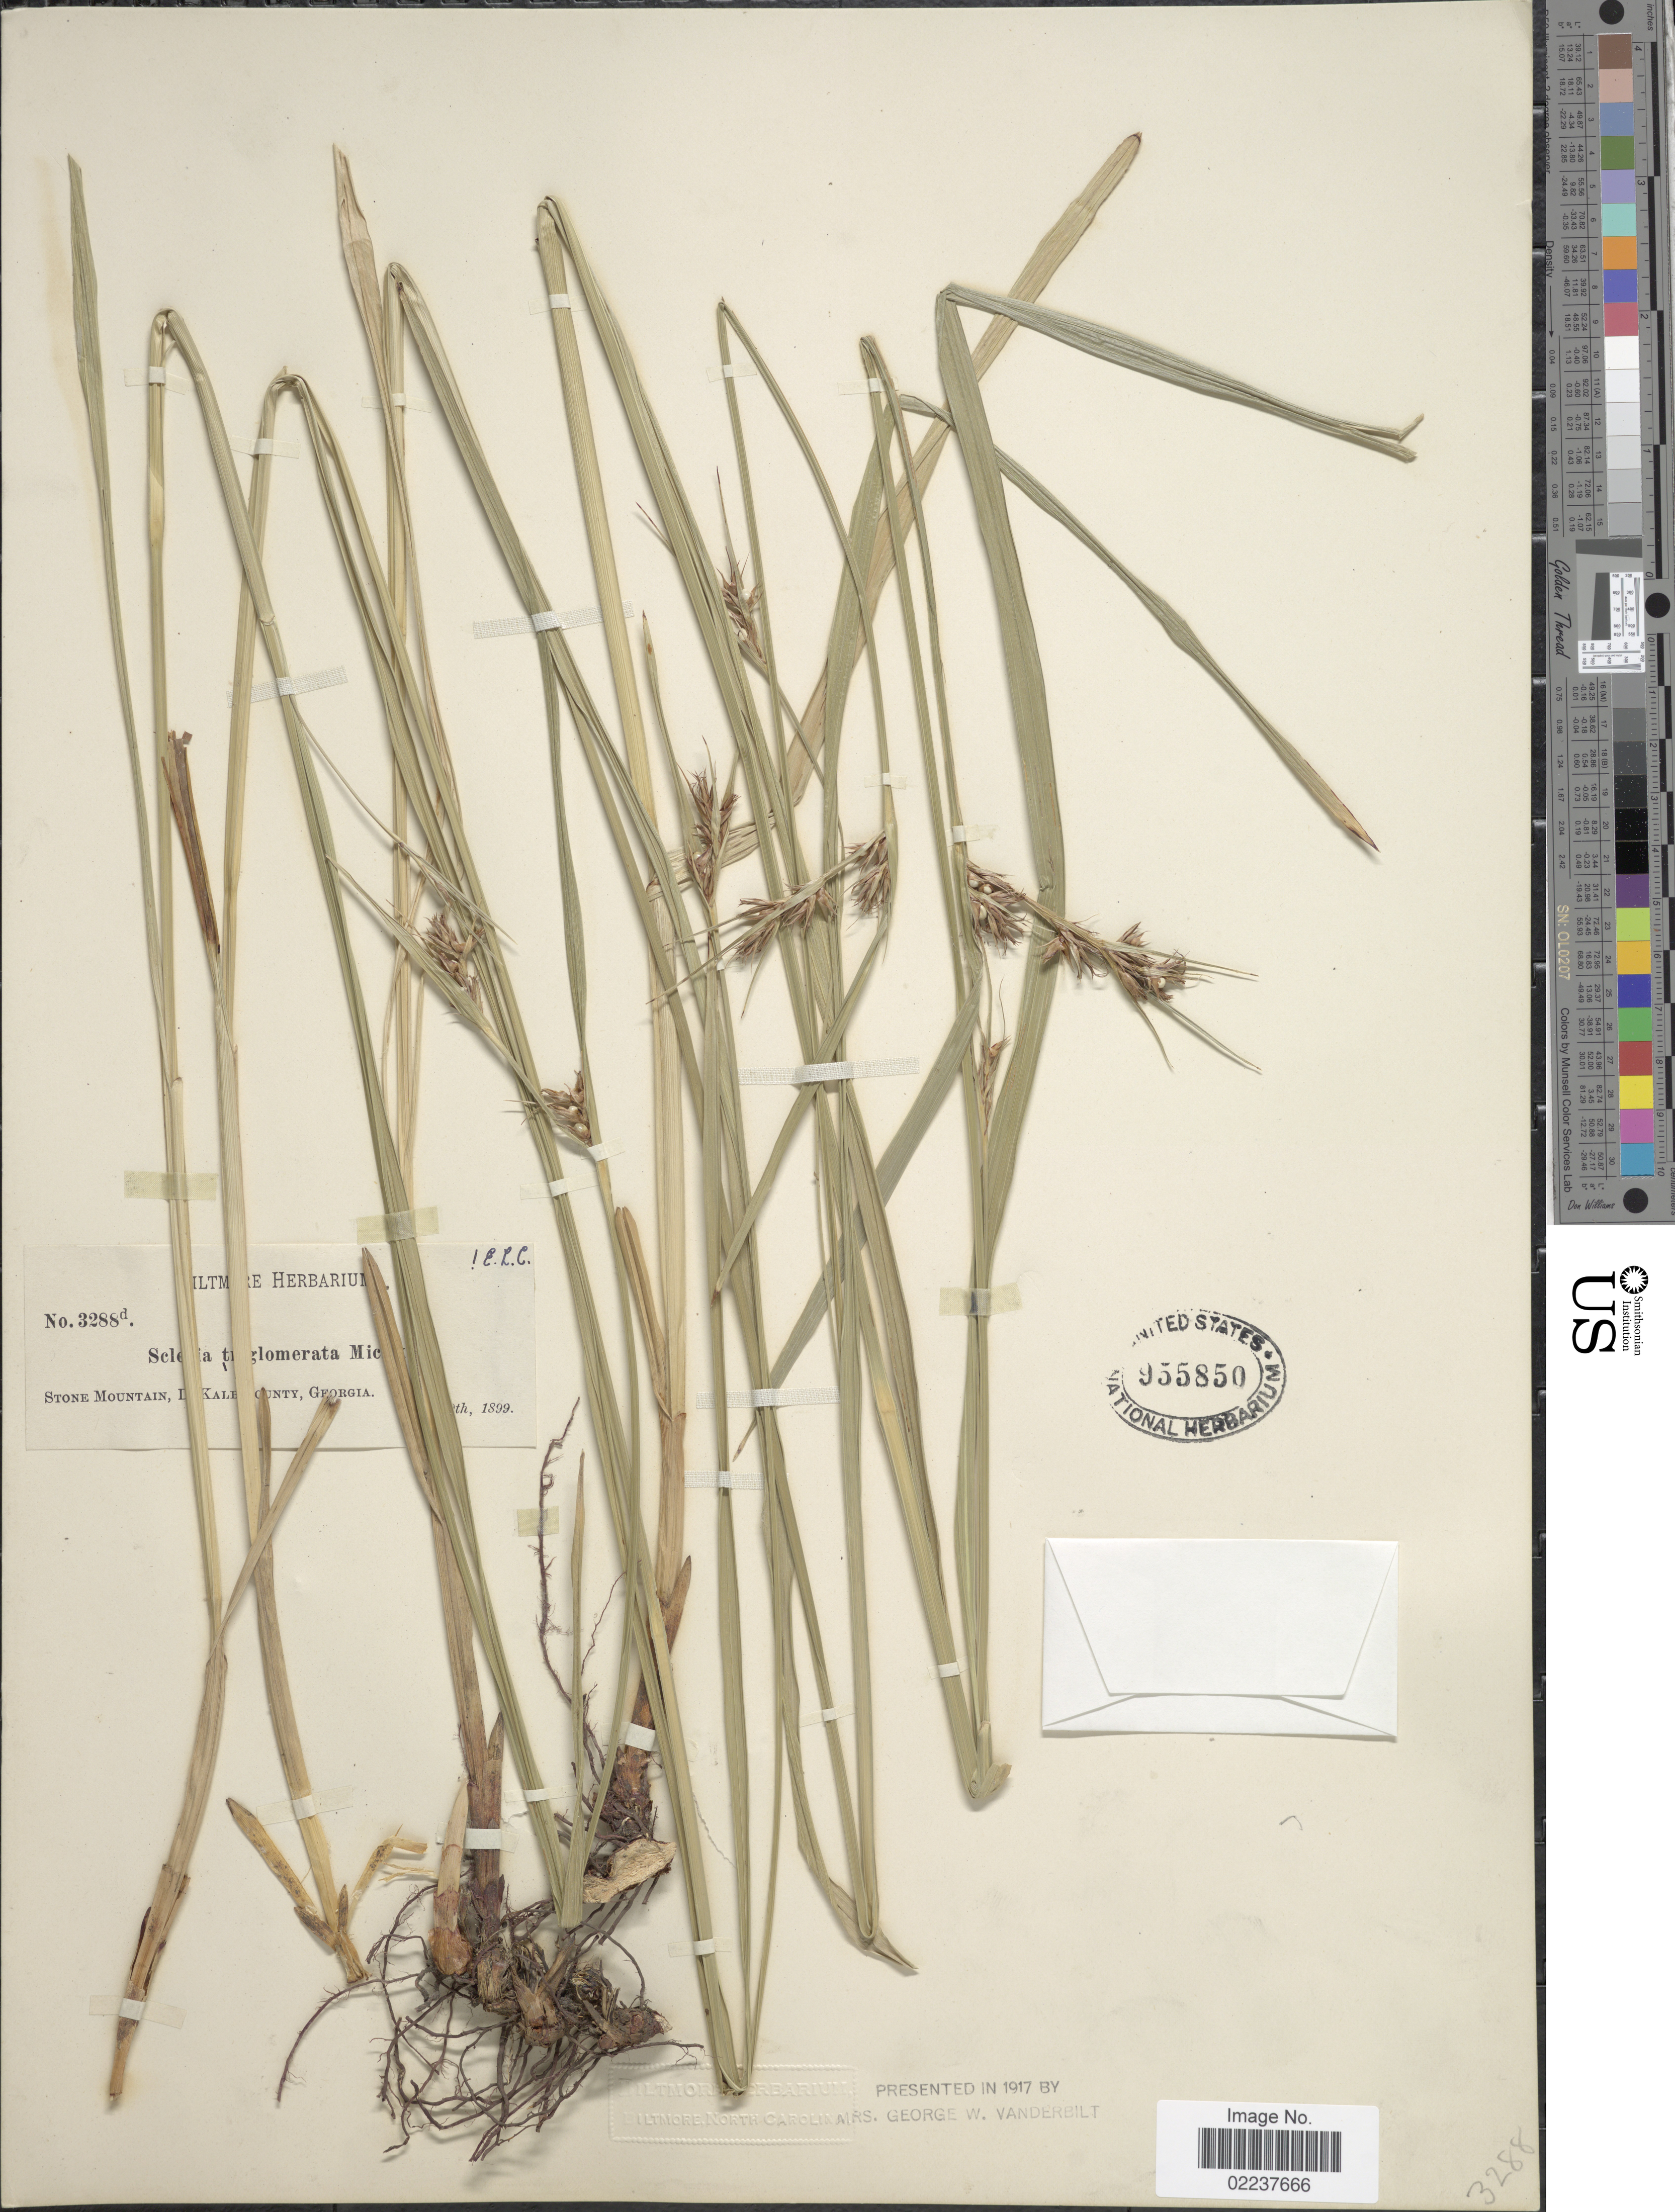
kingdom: Plantae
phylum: Tracheophyta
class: Liliopsida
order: Poales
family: Cyperaceae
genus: Scleria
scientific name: Scleria triglomerata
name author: Michx.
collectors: ex herb. Biltmore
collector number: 3288d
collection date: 1899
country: United States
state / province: Georgia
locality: Stone Mountain, De Kalb County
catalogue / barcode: US 95850